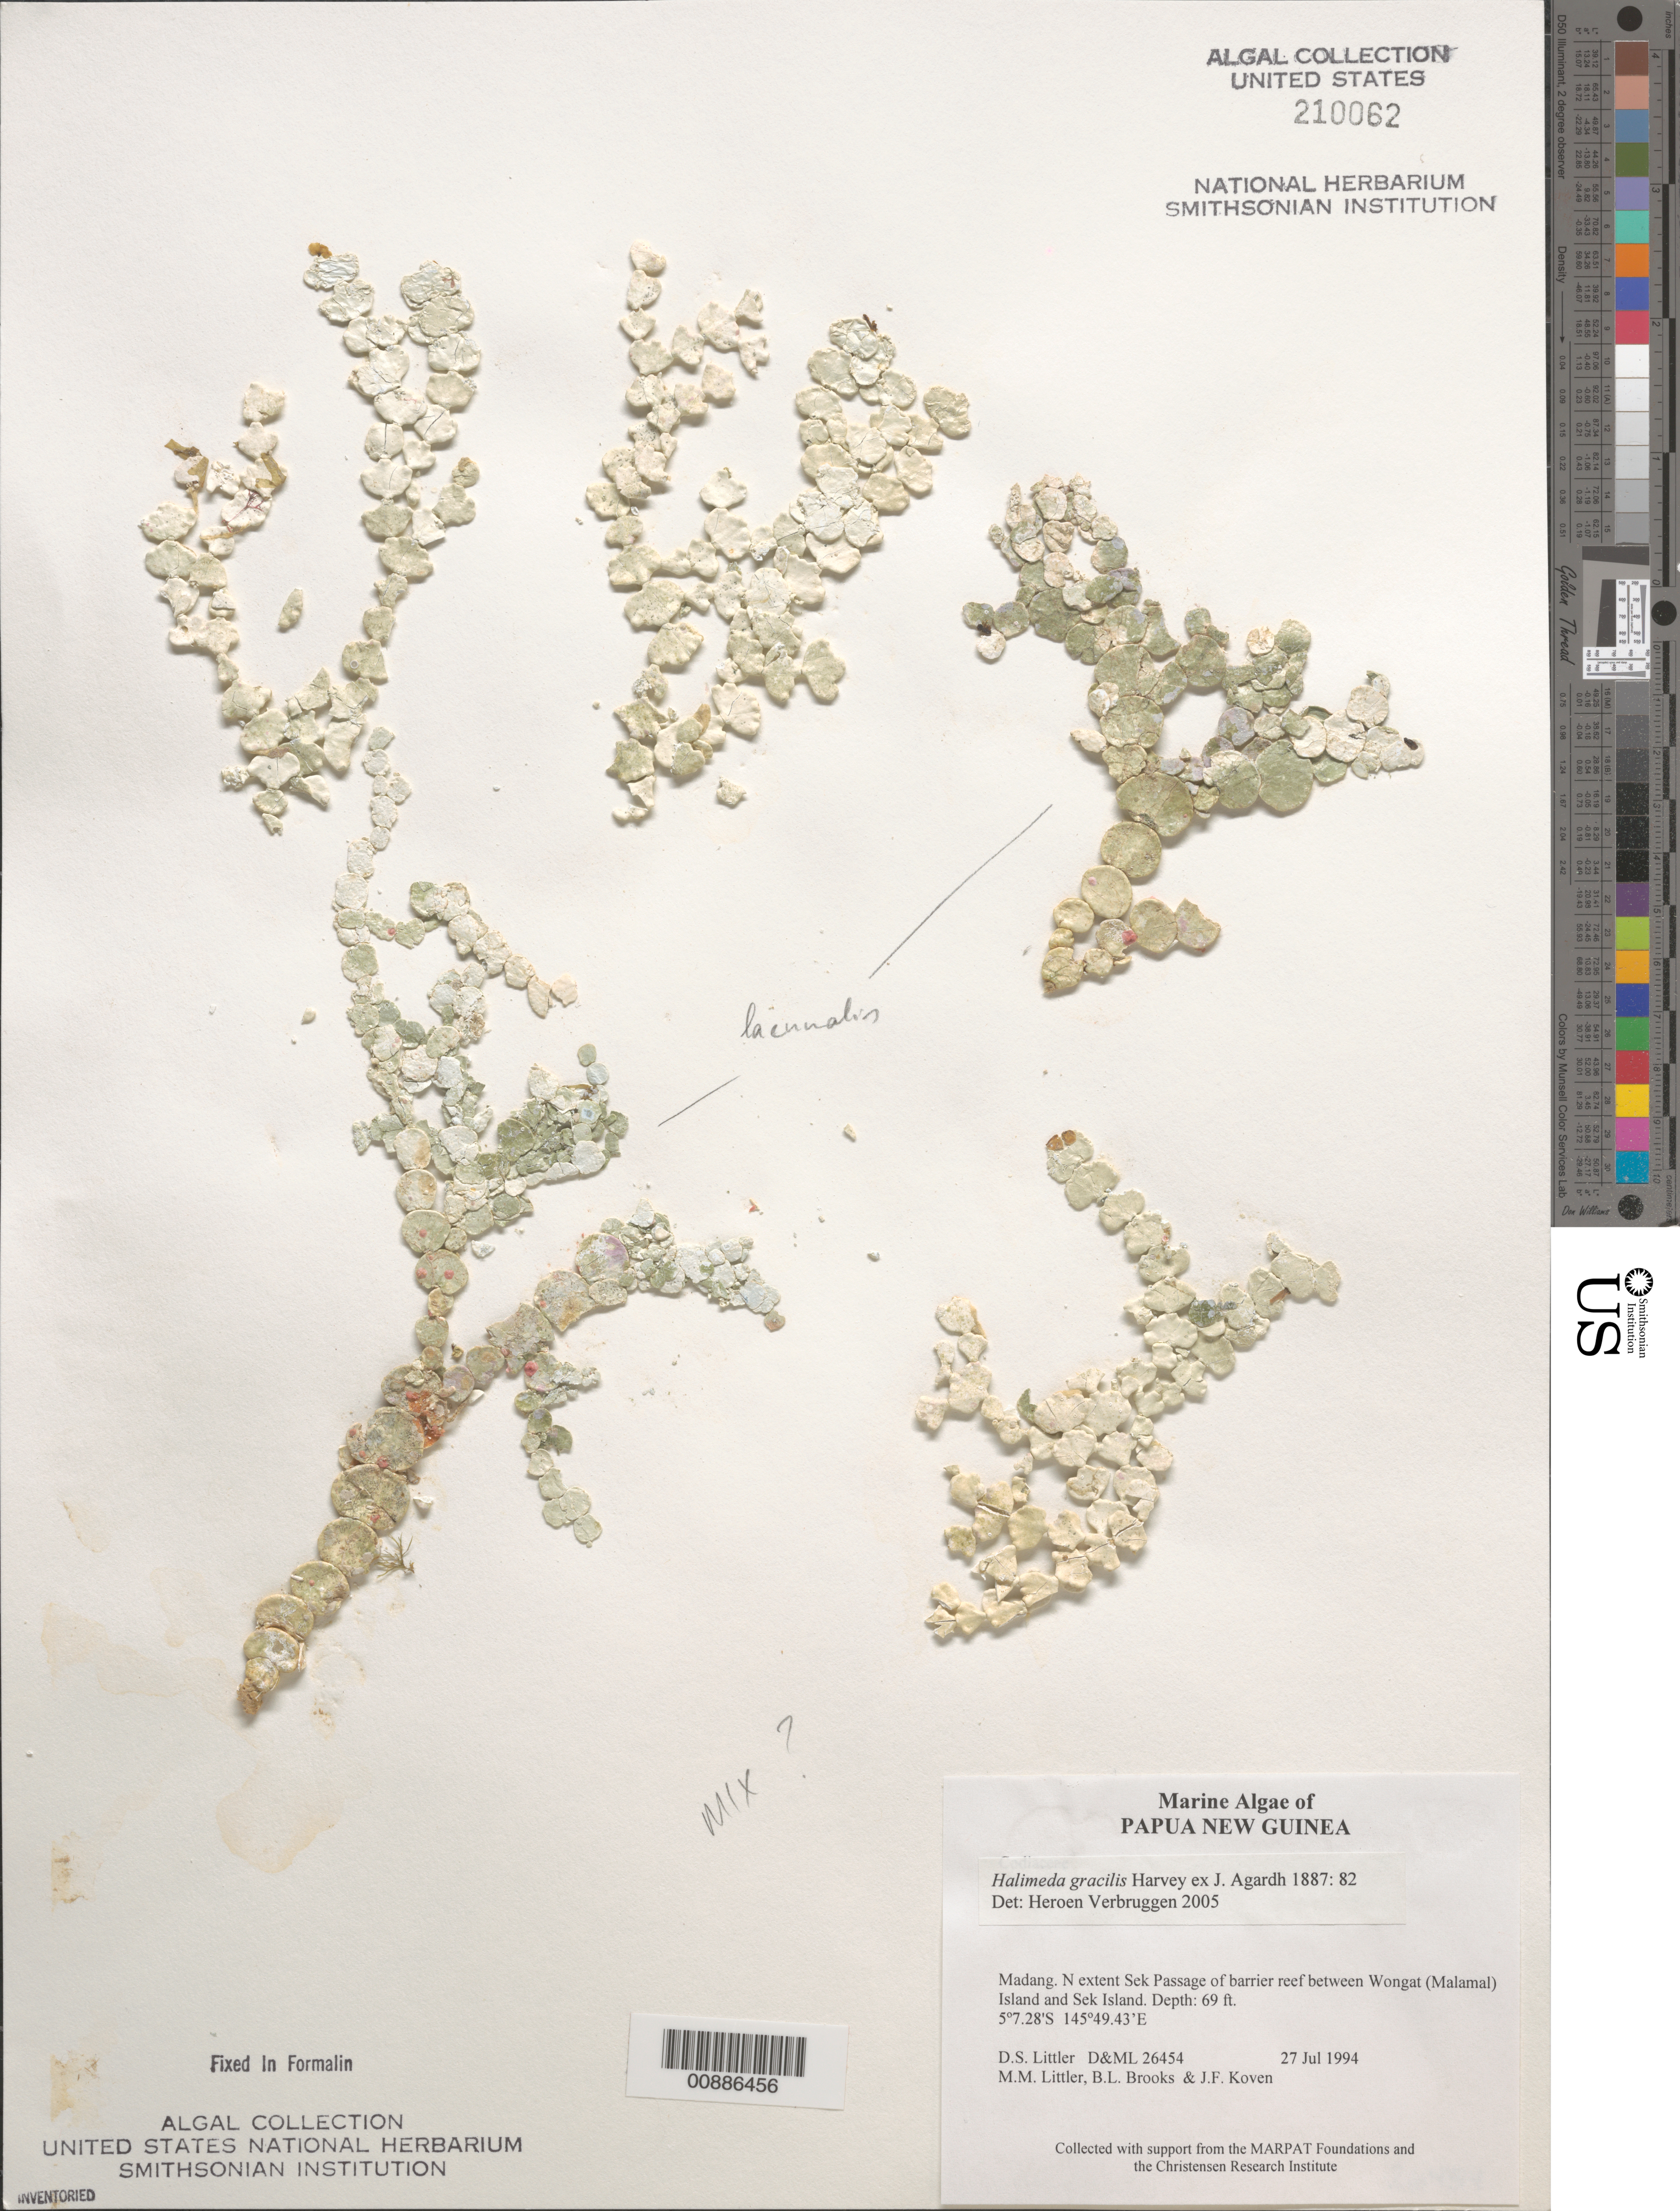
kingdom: Plantae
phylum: Chlorophyta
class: Ulvophyceae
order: Bryopsidales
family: Halimedaceae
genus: Halimeda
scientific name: Halimeda gracilis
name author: Harv. ex J. Agardh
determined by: Verbruggen, H.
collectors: D. S. Littler, M. M. Littler, B. Brooks & J. Koven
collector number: D&ML 26454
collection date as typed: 27 Jul 1994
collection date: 1994-07-27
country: Papua New Guinea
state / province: Madang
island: New Guinea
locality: Sek Passage, north extent of barrier reef between Wongat Island (Malamal Island) and Sek Island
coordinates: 5 7.28'S, 145 49.43'E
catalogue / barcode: US 210062